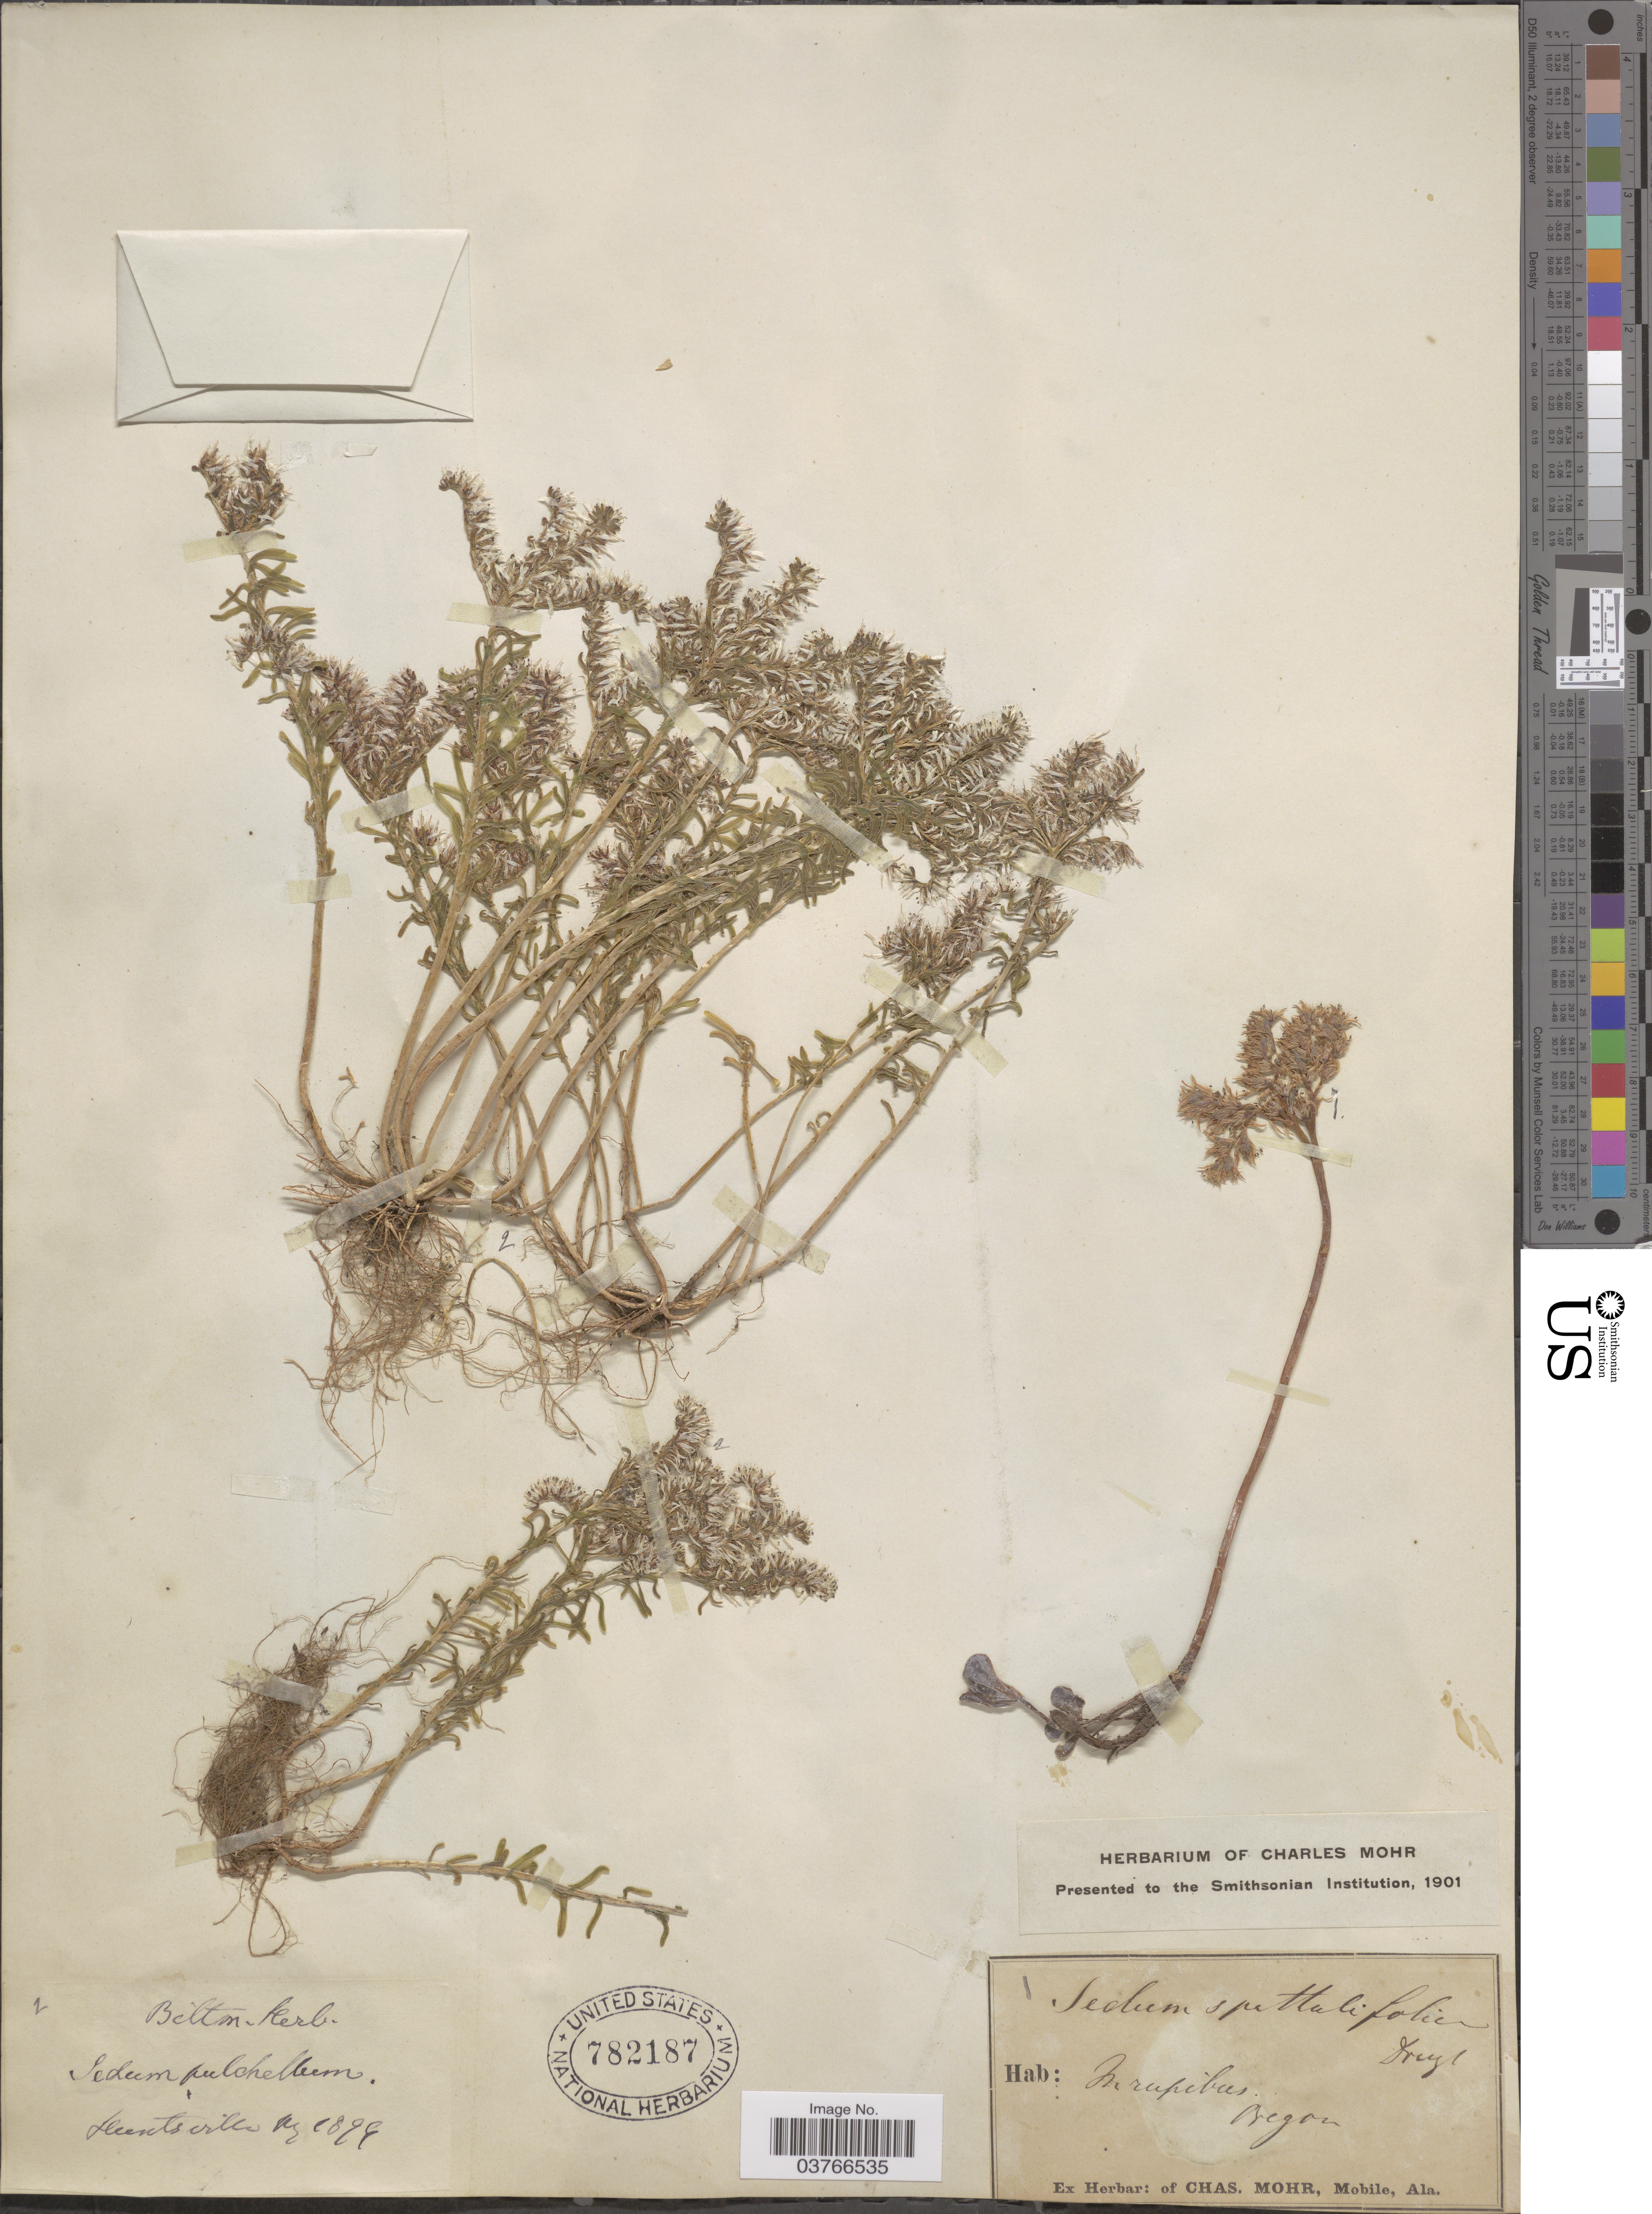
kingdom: Plantae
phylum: Tracheophyta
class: Magnoliopsida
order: Saxifragales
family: Crassulaceae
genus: Sedum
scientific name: Sedum spathulifolium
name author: Hook.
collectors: ex herb. Charles Mohr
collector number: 2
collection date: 1899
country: United States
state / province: Oregon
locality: Huntsville. In rupibus.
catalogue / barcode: US 782187